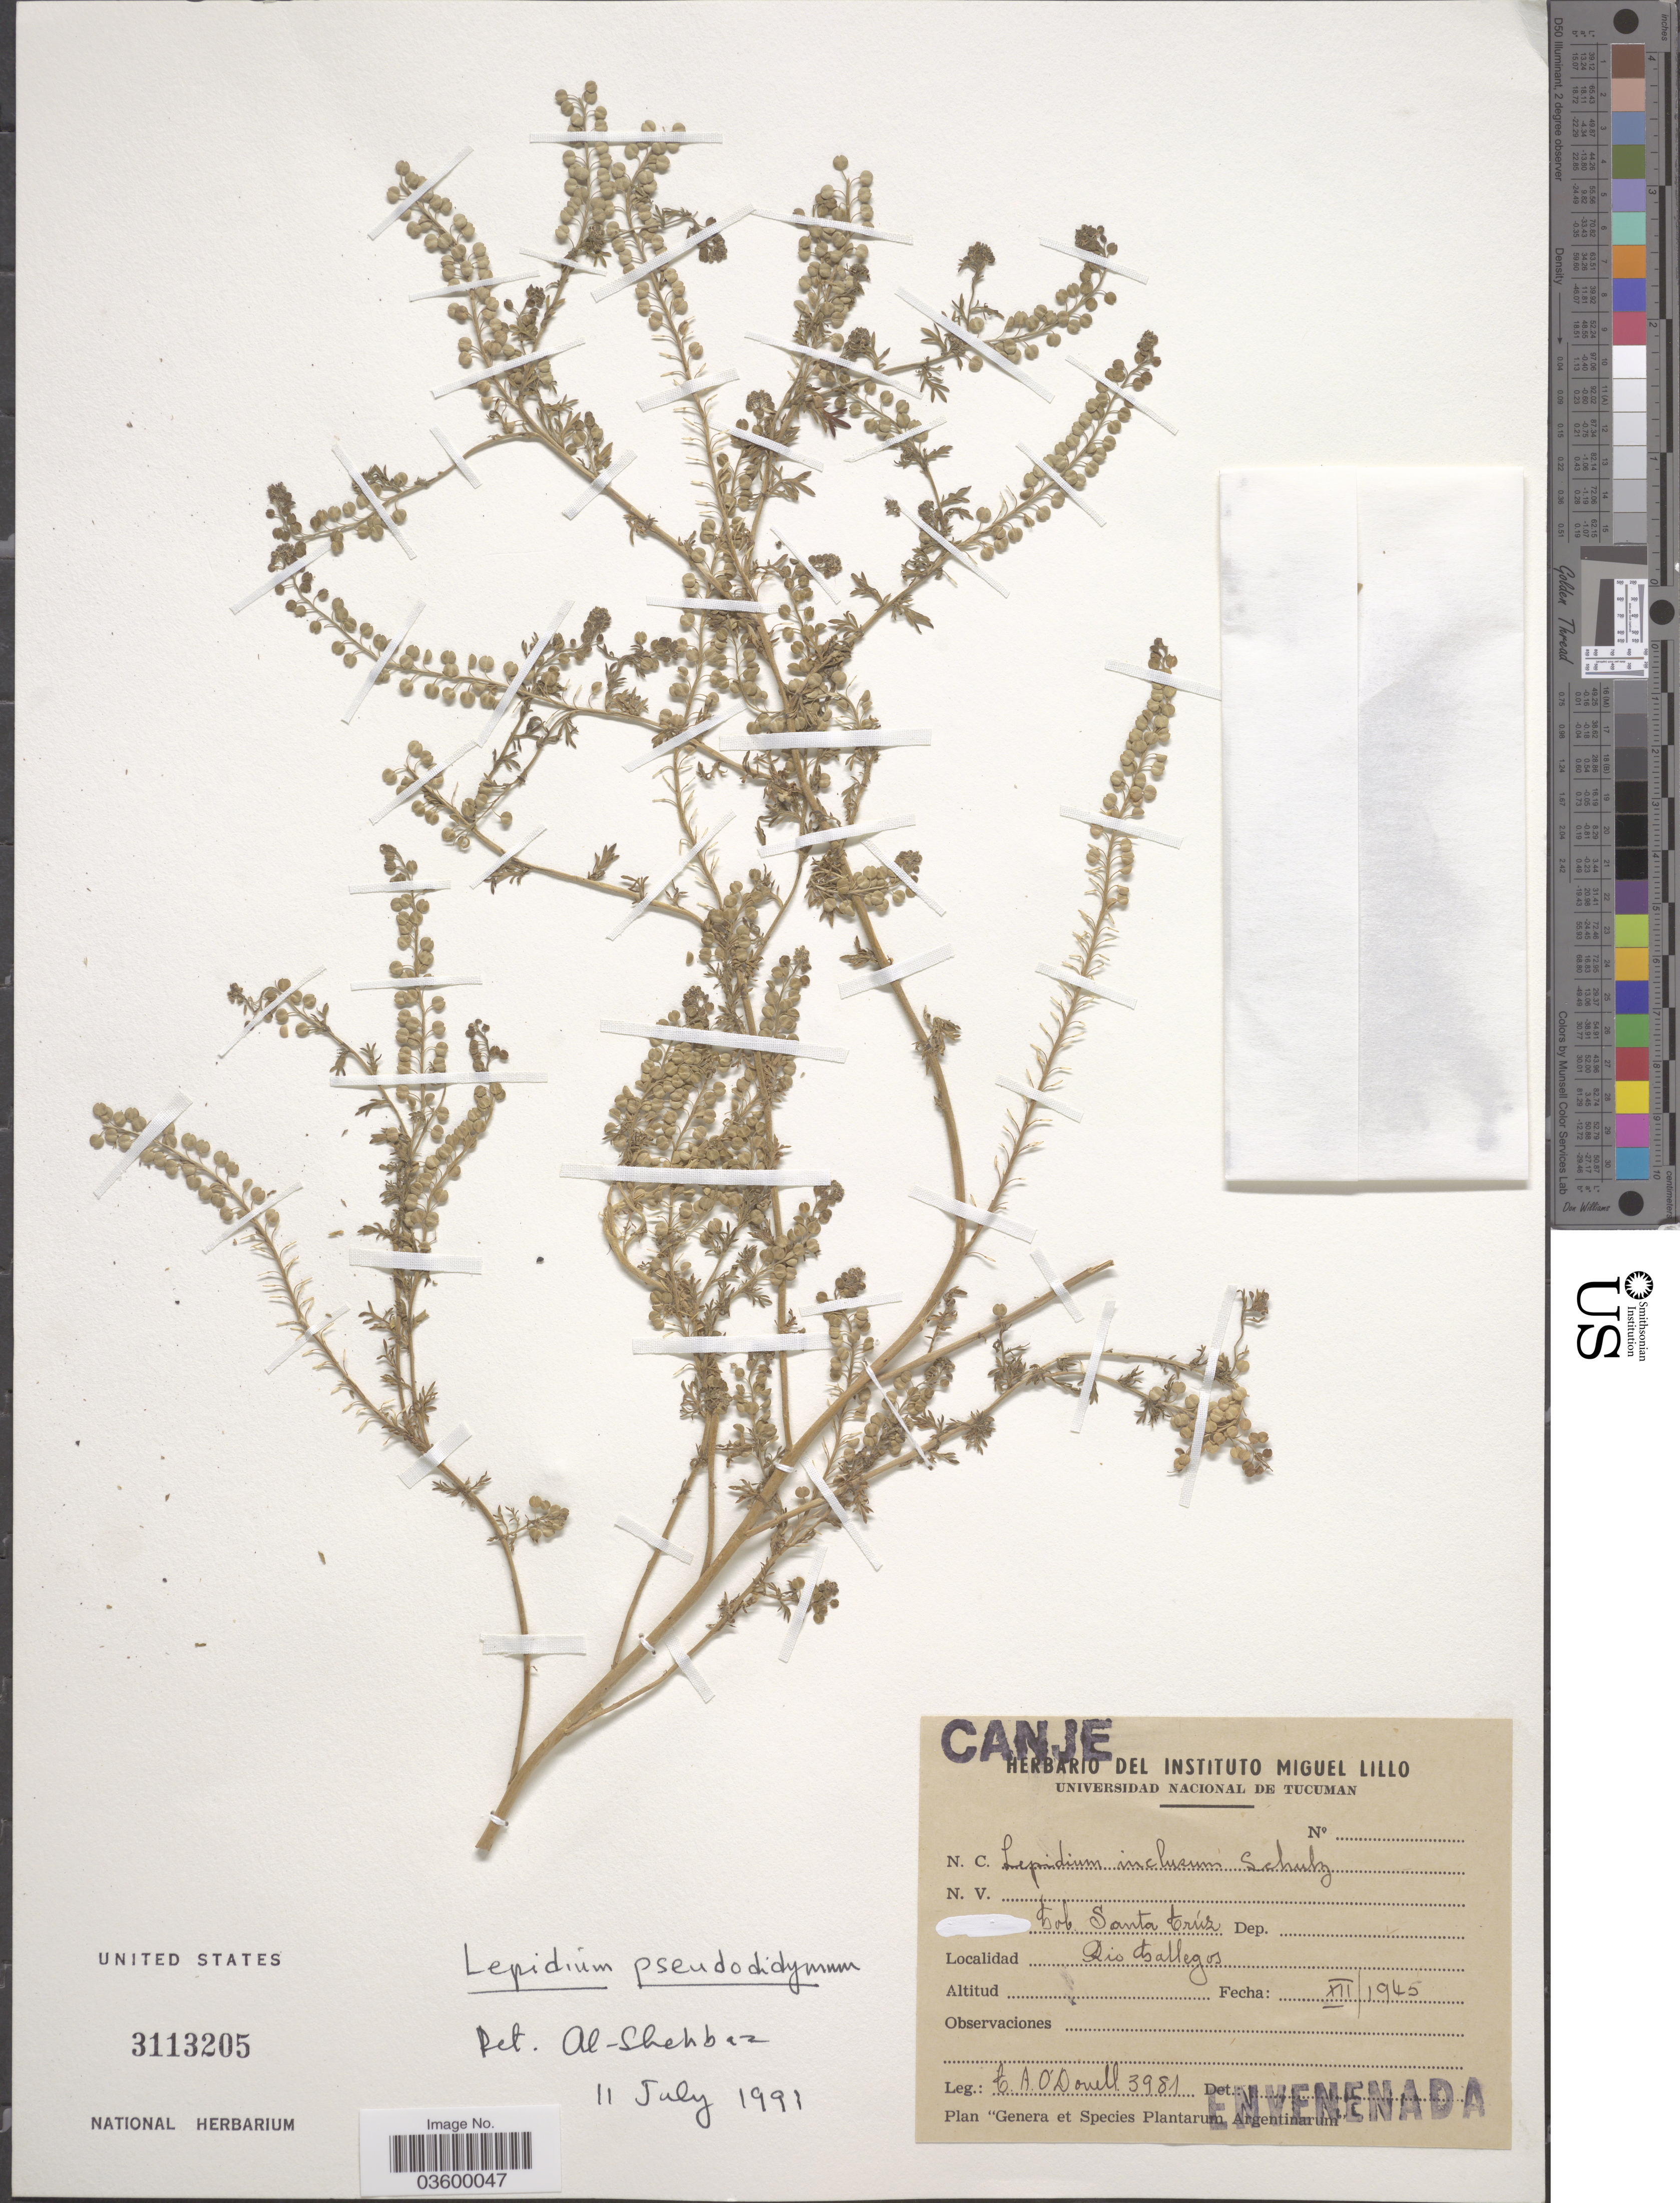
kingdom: Plantae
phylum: Tracheophyta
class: Magnoliopsida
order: Brassicales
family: Brassicaceae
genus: Lepidium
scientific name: Lepidium pseudo-didymus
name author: Thell. ex Druce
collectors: C. A. O'Donell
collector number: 3981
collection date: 1945-12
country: Argentina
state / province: Santa Cruz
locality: Gob. Santa Crúz. Rio Gallegos.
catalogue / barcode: US 3113205